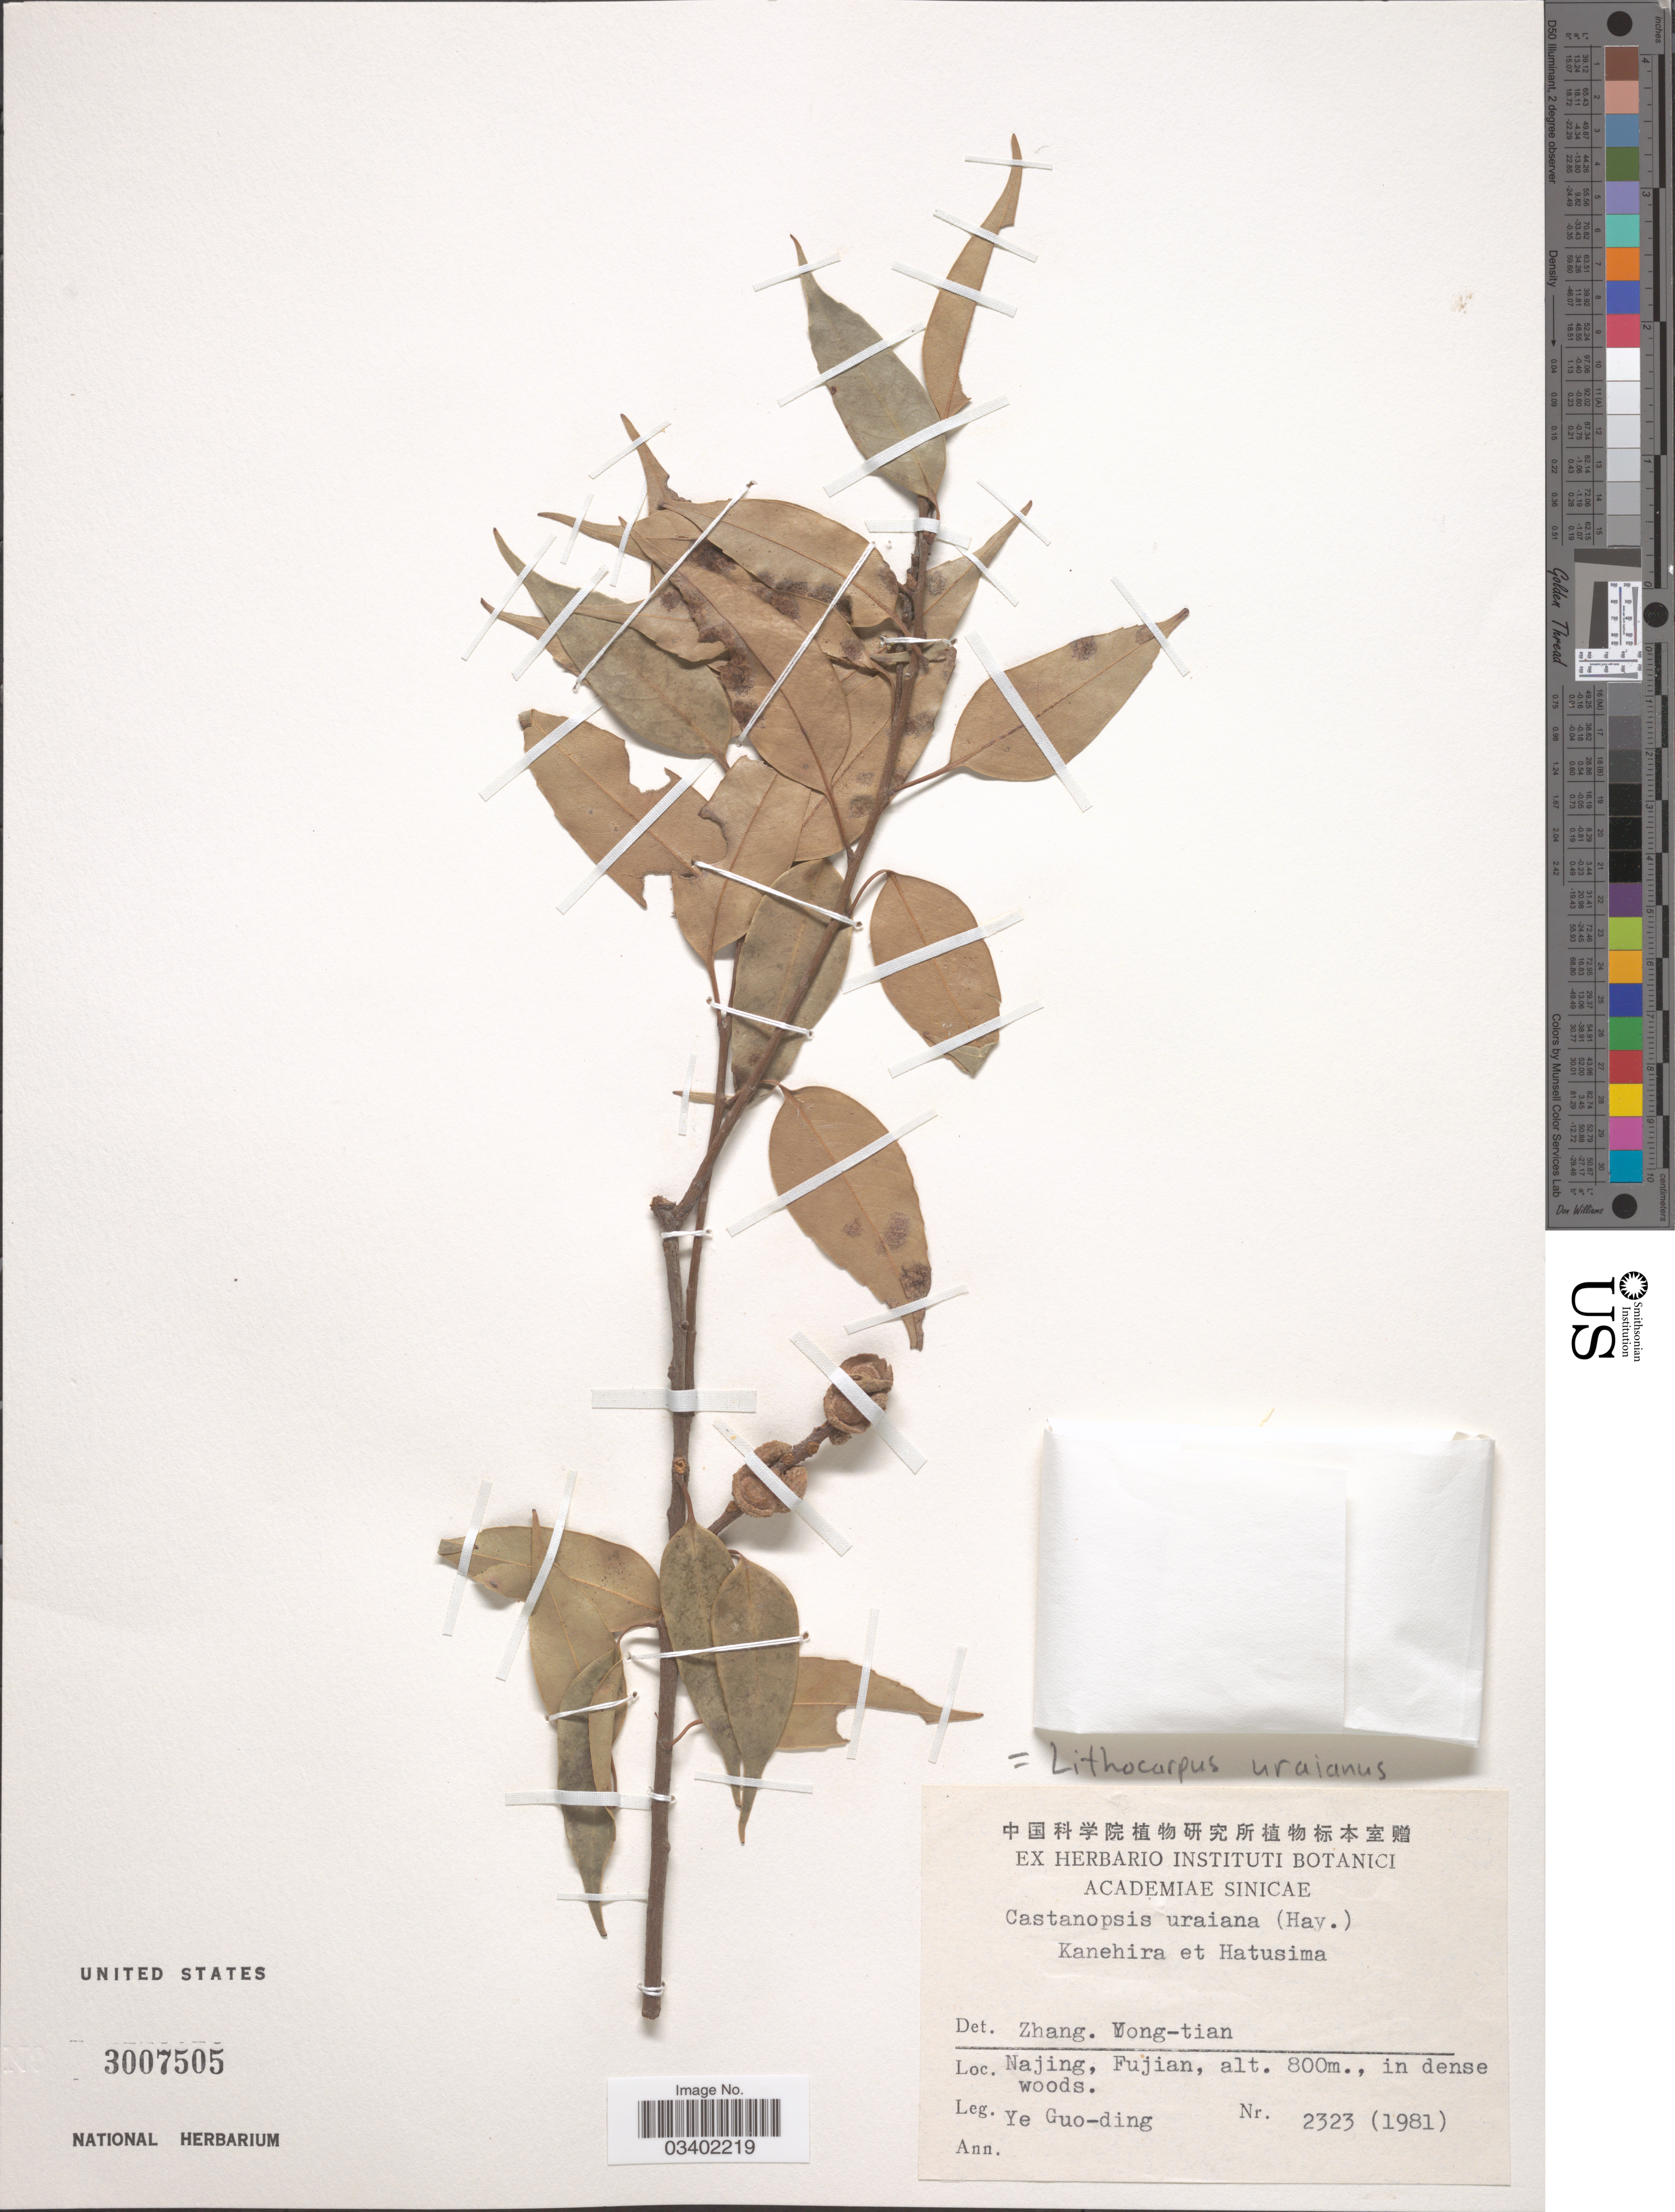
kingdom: Plantae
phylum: Tracheophyta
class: Magnoliopsida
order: Fagales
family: Fagaceae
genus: Lithocarpus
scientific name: Lithocarpus uraianus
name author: (Hayata) Hayata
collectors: Y. Guo-ding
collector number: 2323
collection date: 1981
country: China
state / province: Fujian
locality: Najing.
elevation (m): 800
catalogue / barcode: US 3007505